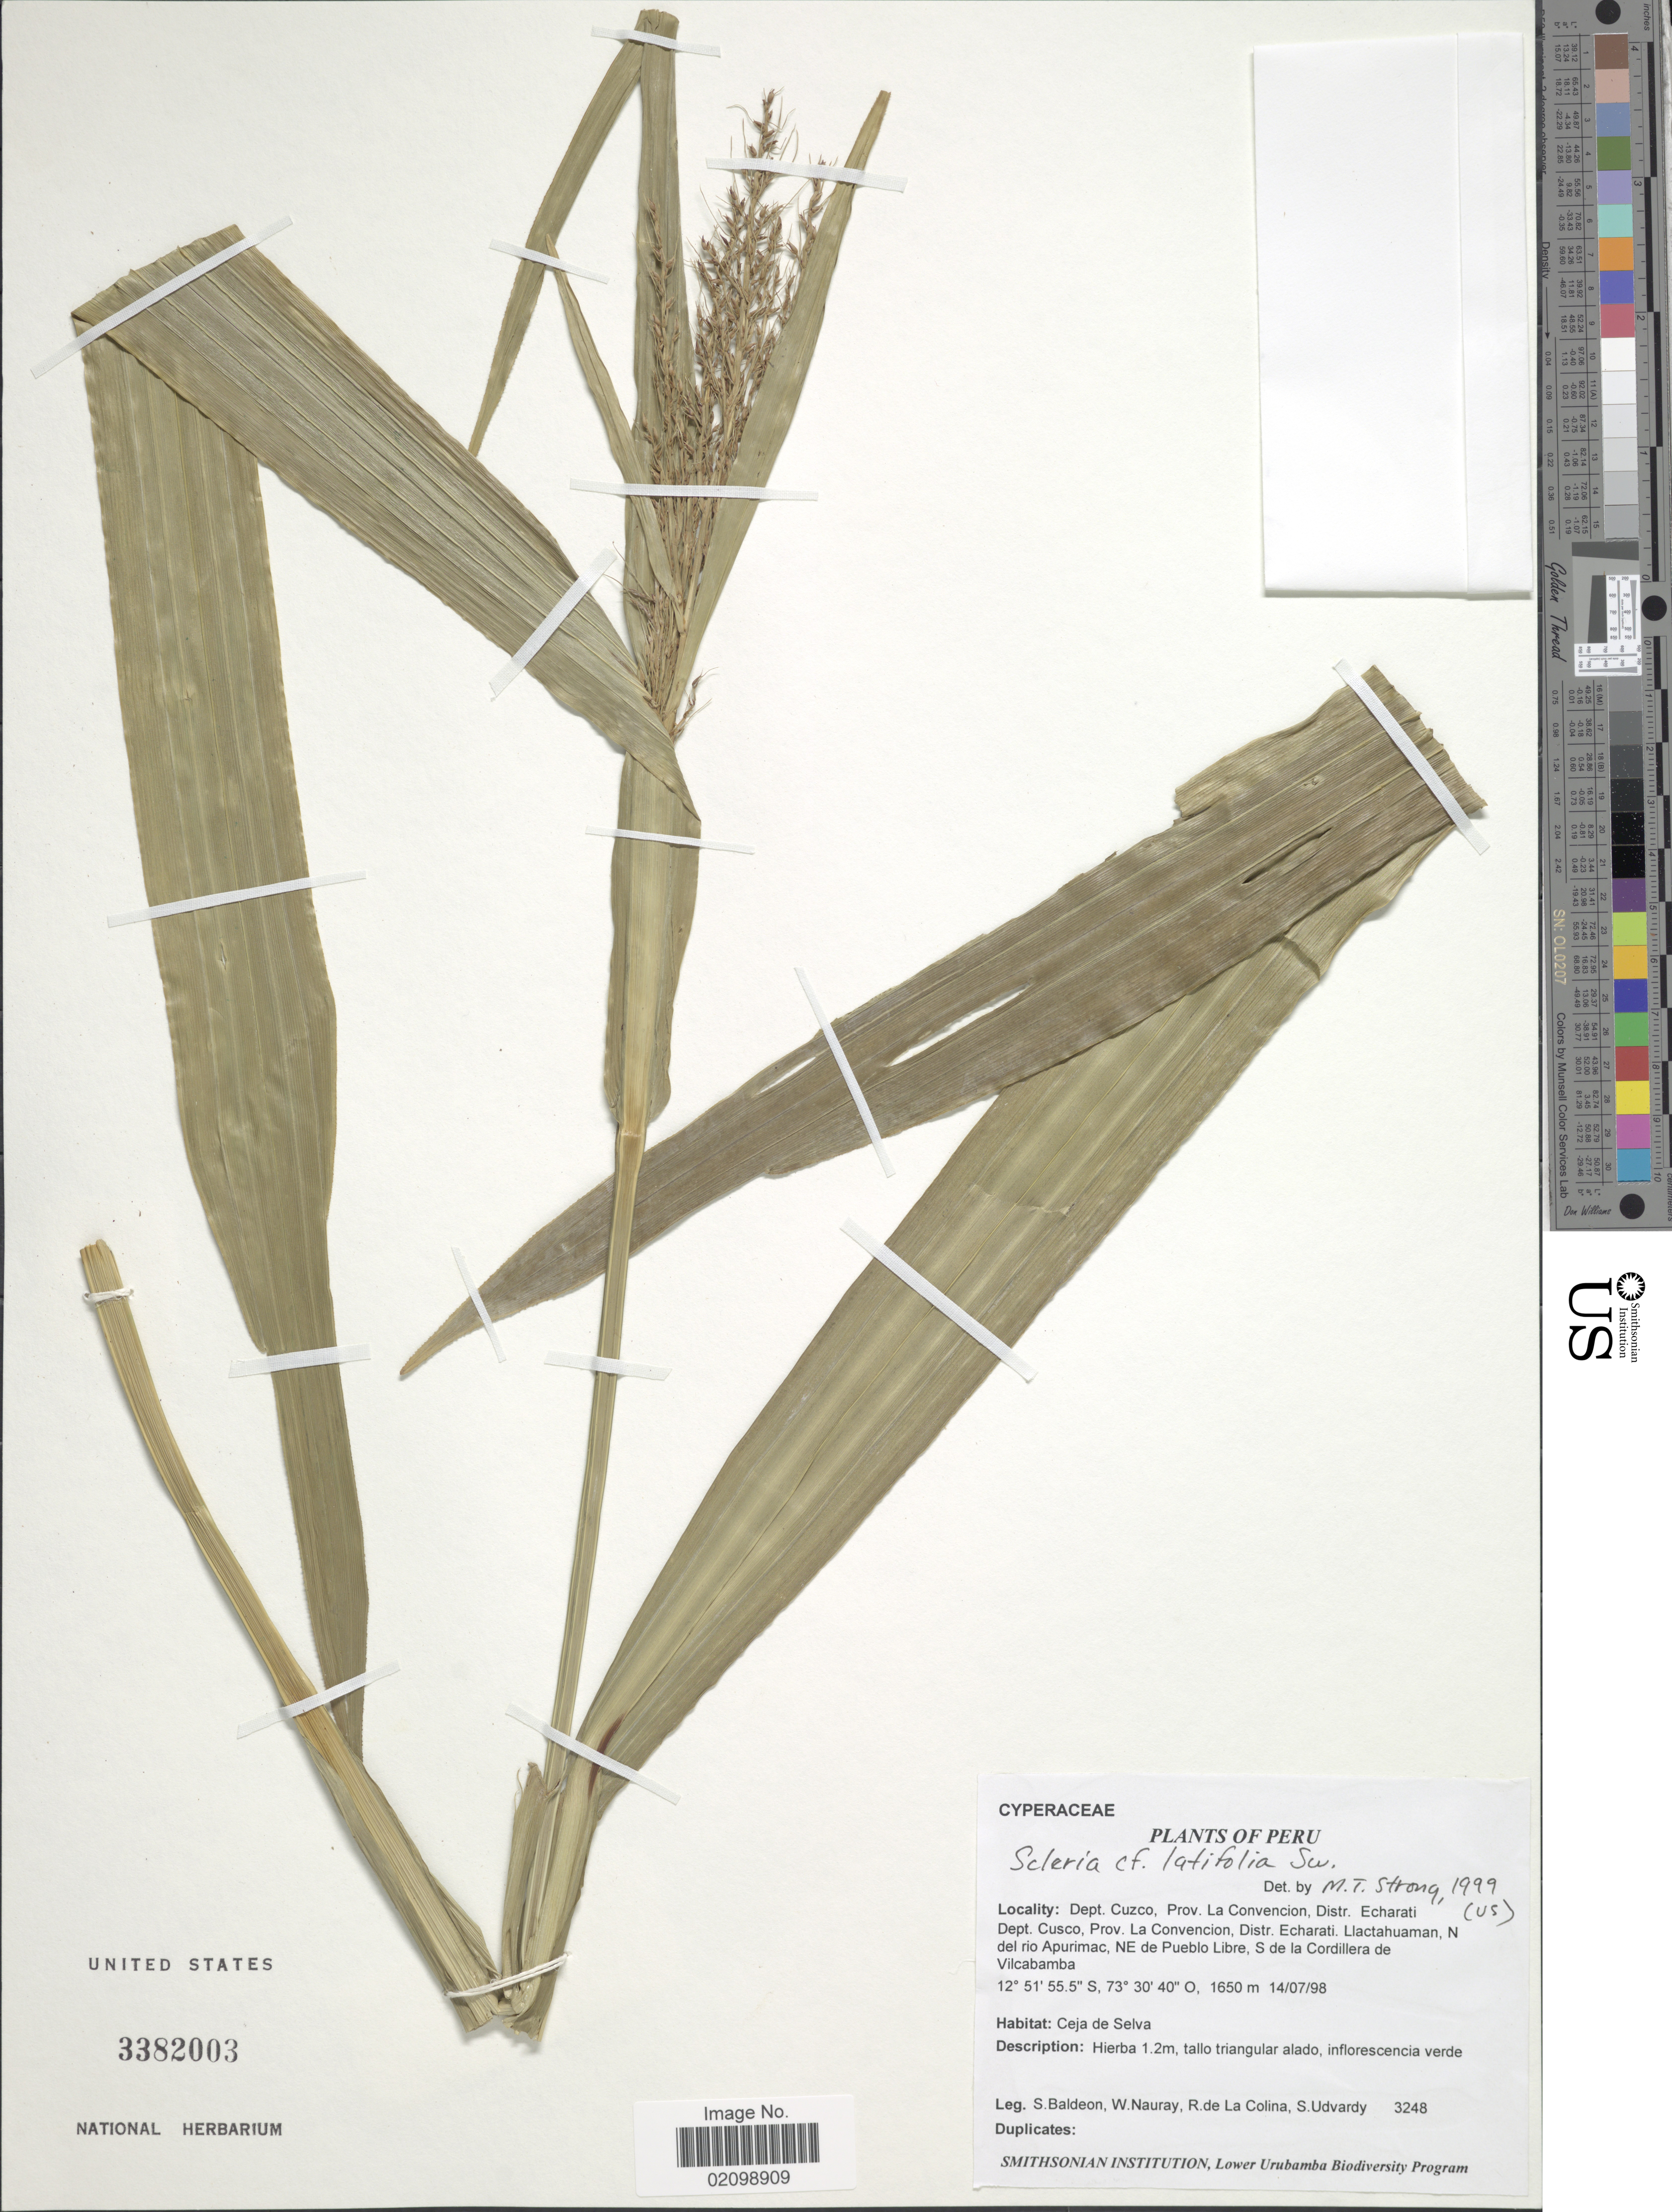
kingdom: Plantae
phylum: Tracheophyta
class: Liliopsida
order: Poales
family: Cyperaceae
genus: Scleria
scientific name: Scleria latifolia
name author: Sw.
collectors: S. Baldeon, W. Nauray, R. de La Colina & S. Udvardy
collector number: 3248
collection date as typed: Transcribed d/m/y: 14/7/98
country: Peru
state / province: Cusco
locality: Dept. Cuzco, Prov. La Convencion, Distr. Echarati Dept. Cusco, Prov. La Convencion, Distr. Echarati. Llactahuaman, N. del rio Apurimac, NE de Pueblo Libre, S de la Cordillera de Vilcabamba.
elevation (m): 1650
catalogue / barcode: US 3382003